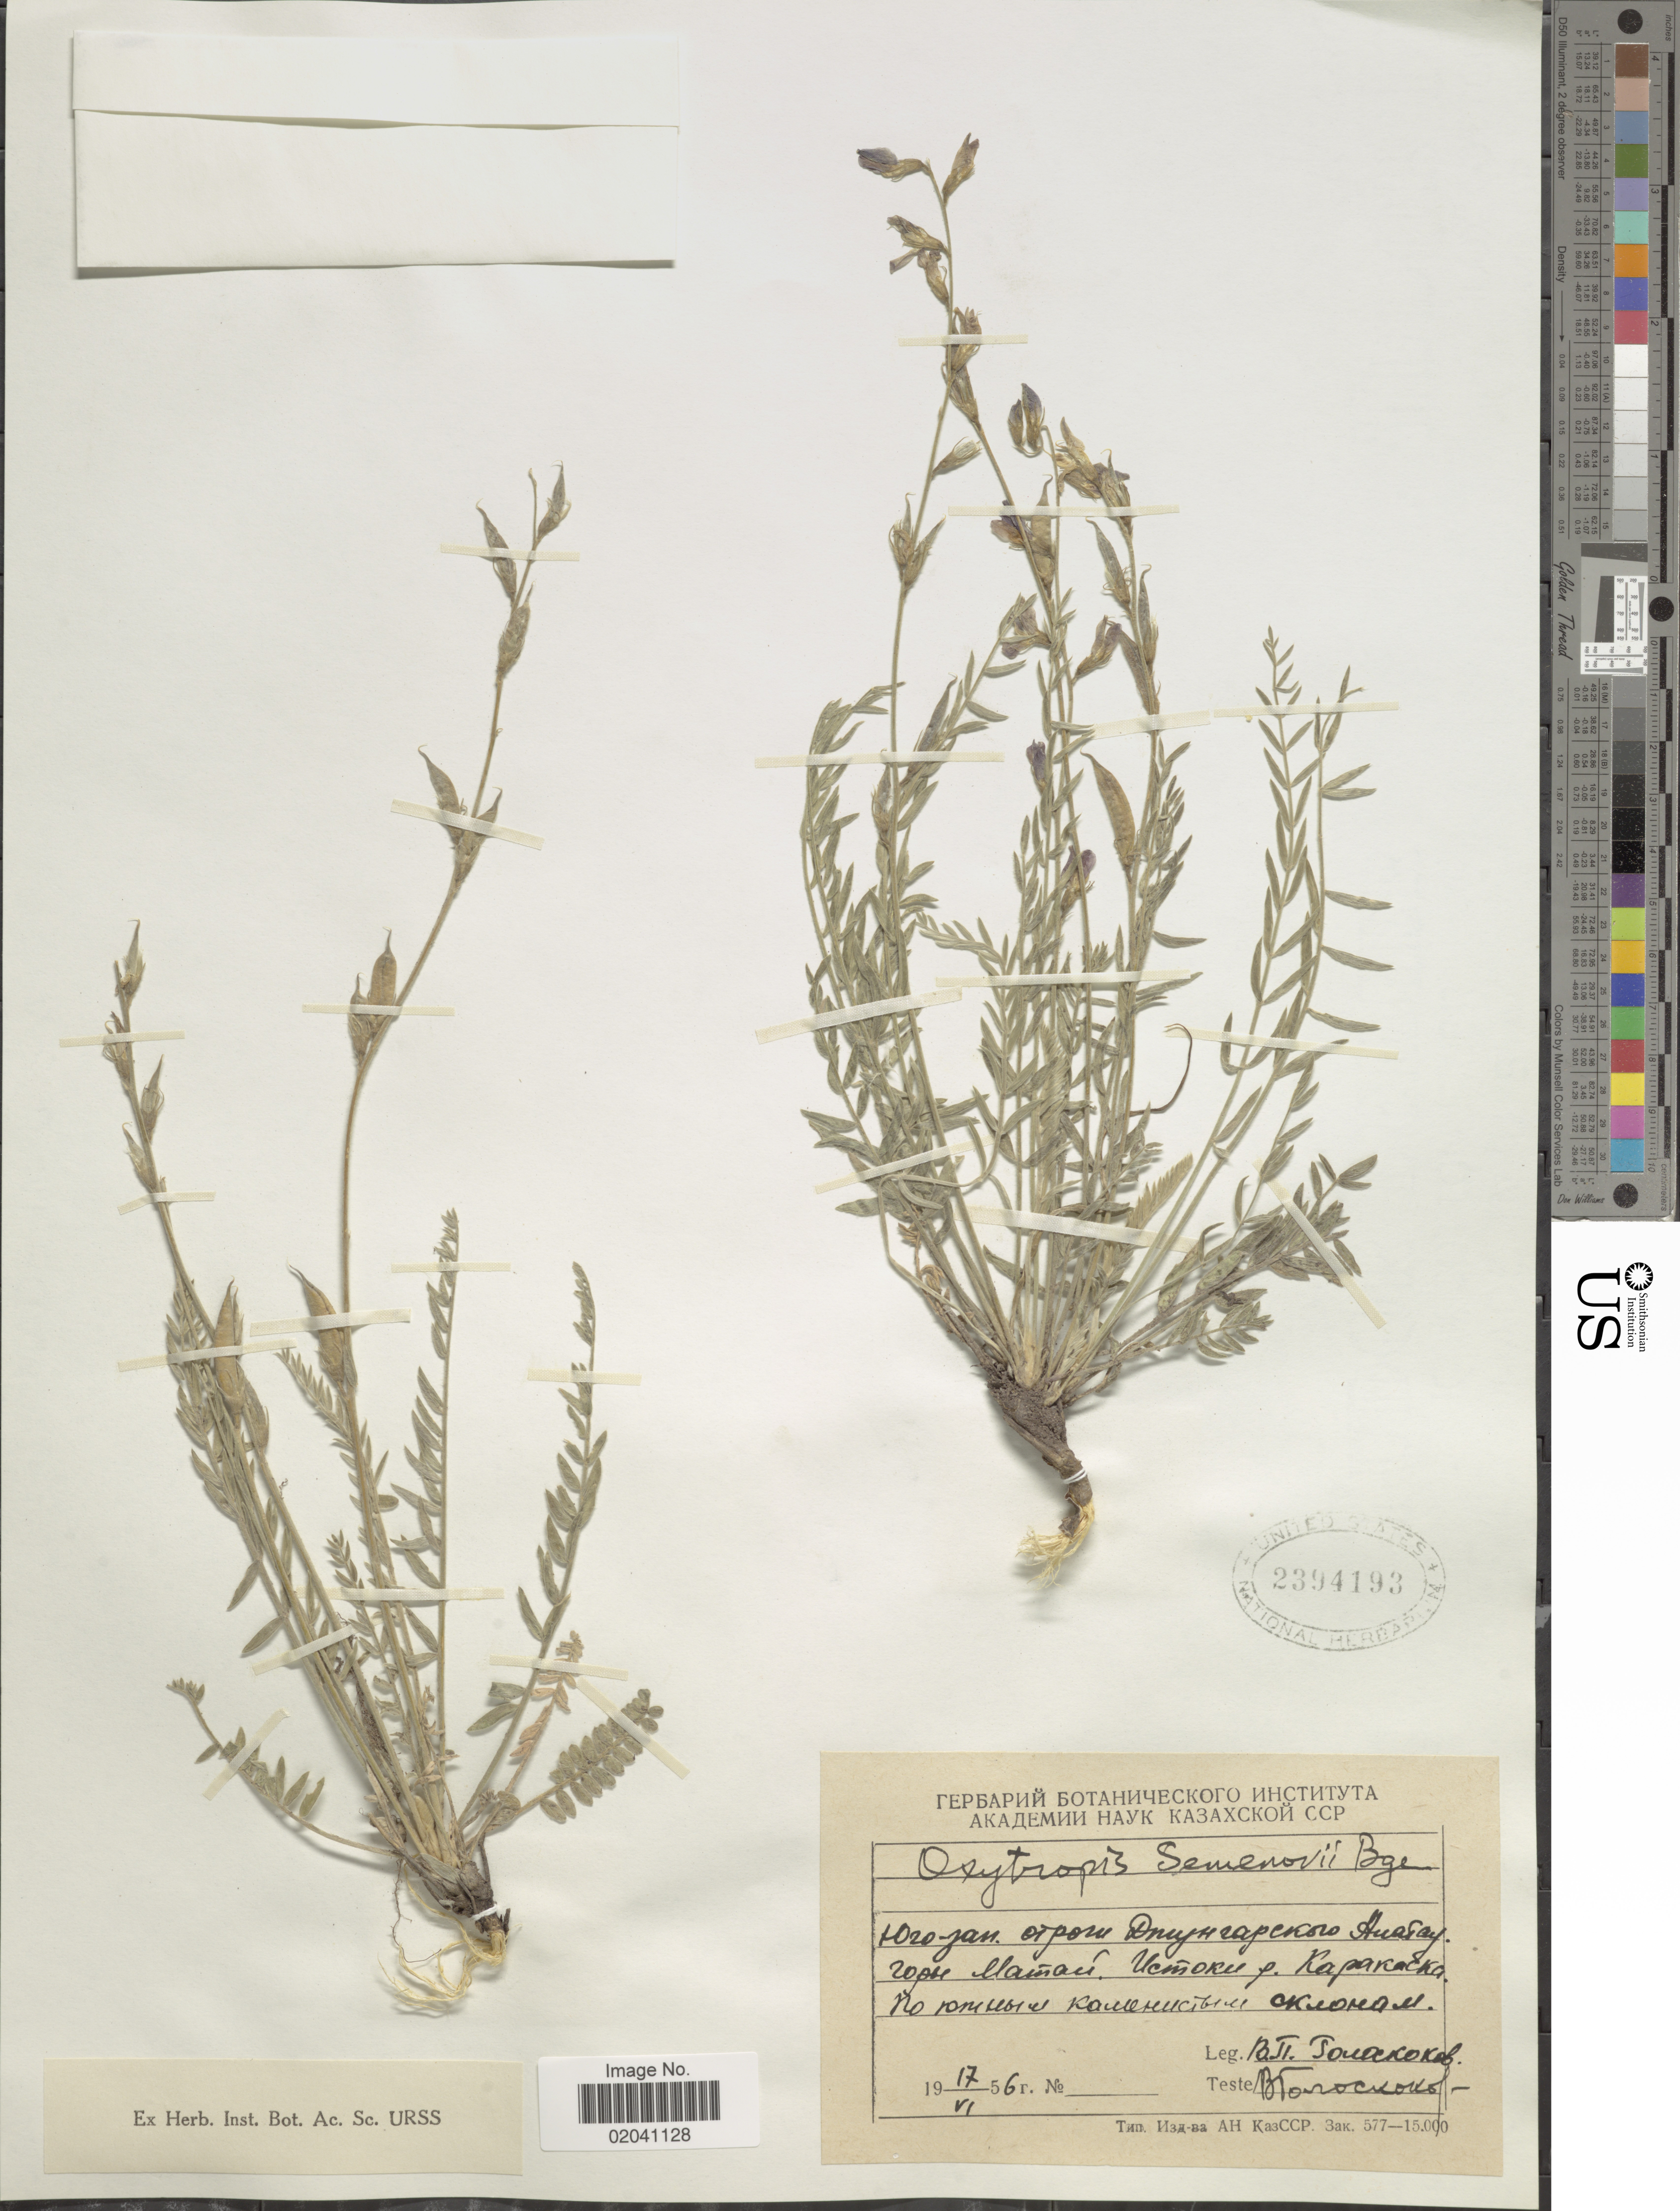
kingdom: Plantae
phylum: Tracheophyta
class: Magnoliopsida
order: Fabales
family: Fabaceae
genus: Oxytropis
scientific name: Oxytropis semenowii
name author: Bunge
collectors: V. P. Goloskokov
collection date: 1956-06-17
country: Kazakhstan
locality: SW of Dzungarian Alatau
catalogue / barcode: US 2394193